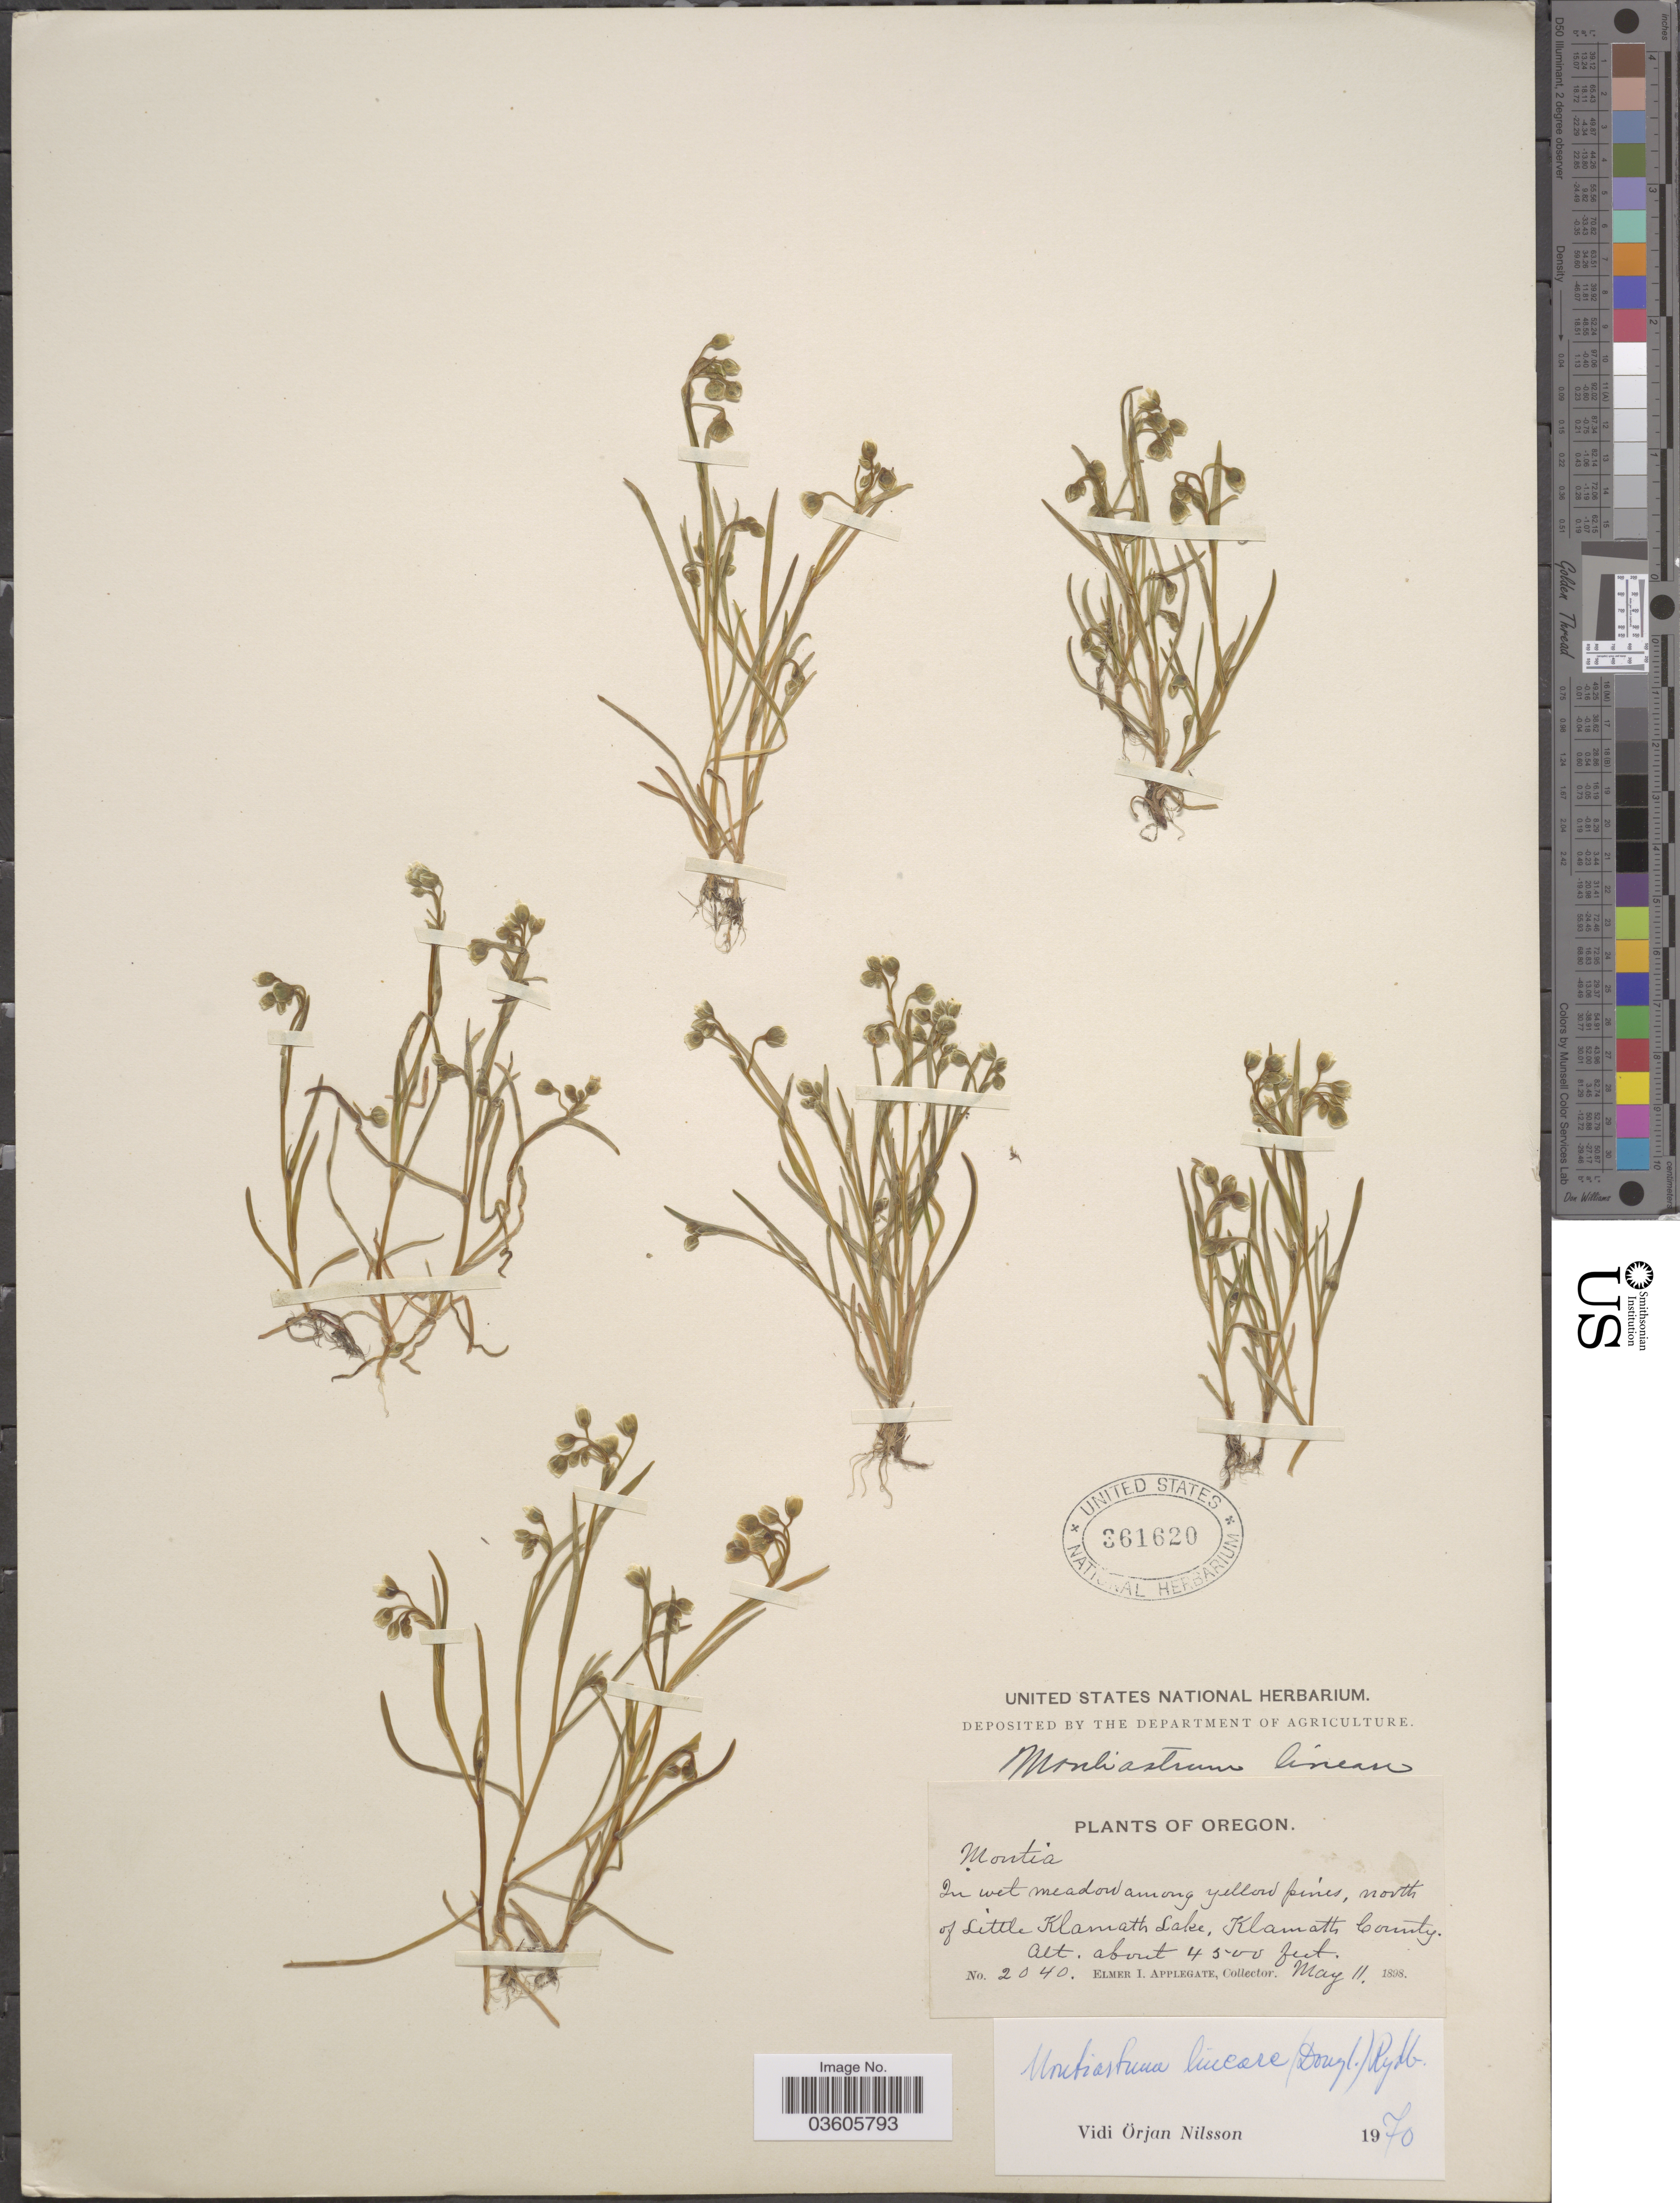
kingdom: Plantae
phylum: Tracheophyta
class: Magnoliopsida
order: Caryophyllales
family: Montiaceae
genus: Montia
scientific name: Montia linearis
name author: (Douglas) Greene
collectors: E. I. Applegate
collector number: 2040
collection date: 1898-05-11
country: United States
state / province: Oregon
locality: North of Little Klamath Lake, Klamath County.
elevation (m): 1372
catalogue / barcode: US 361620